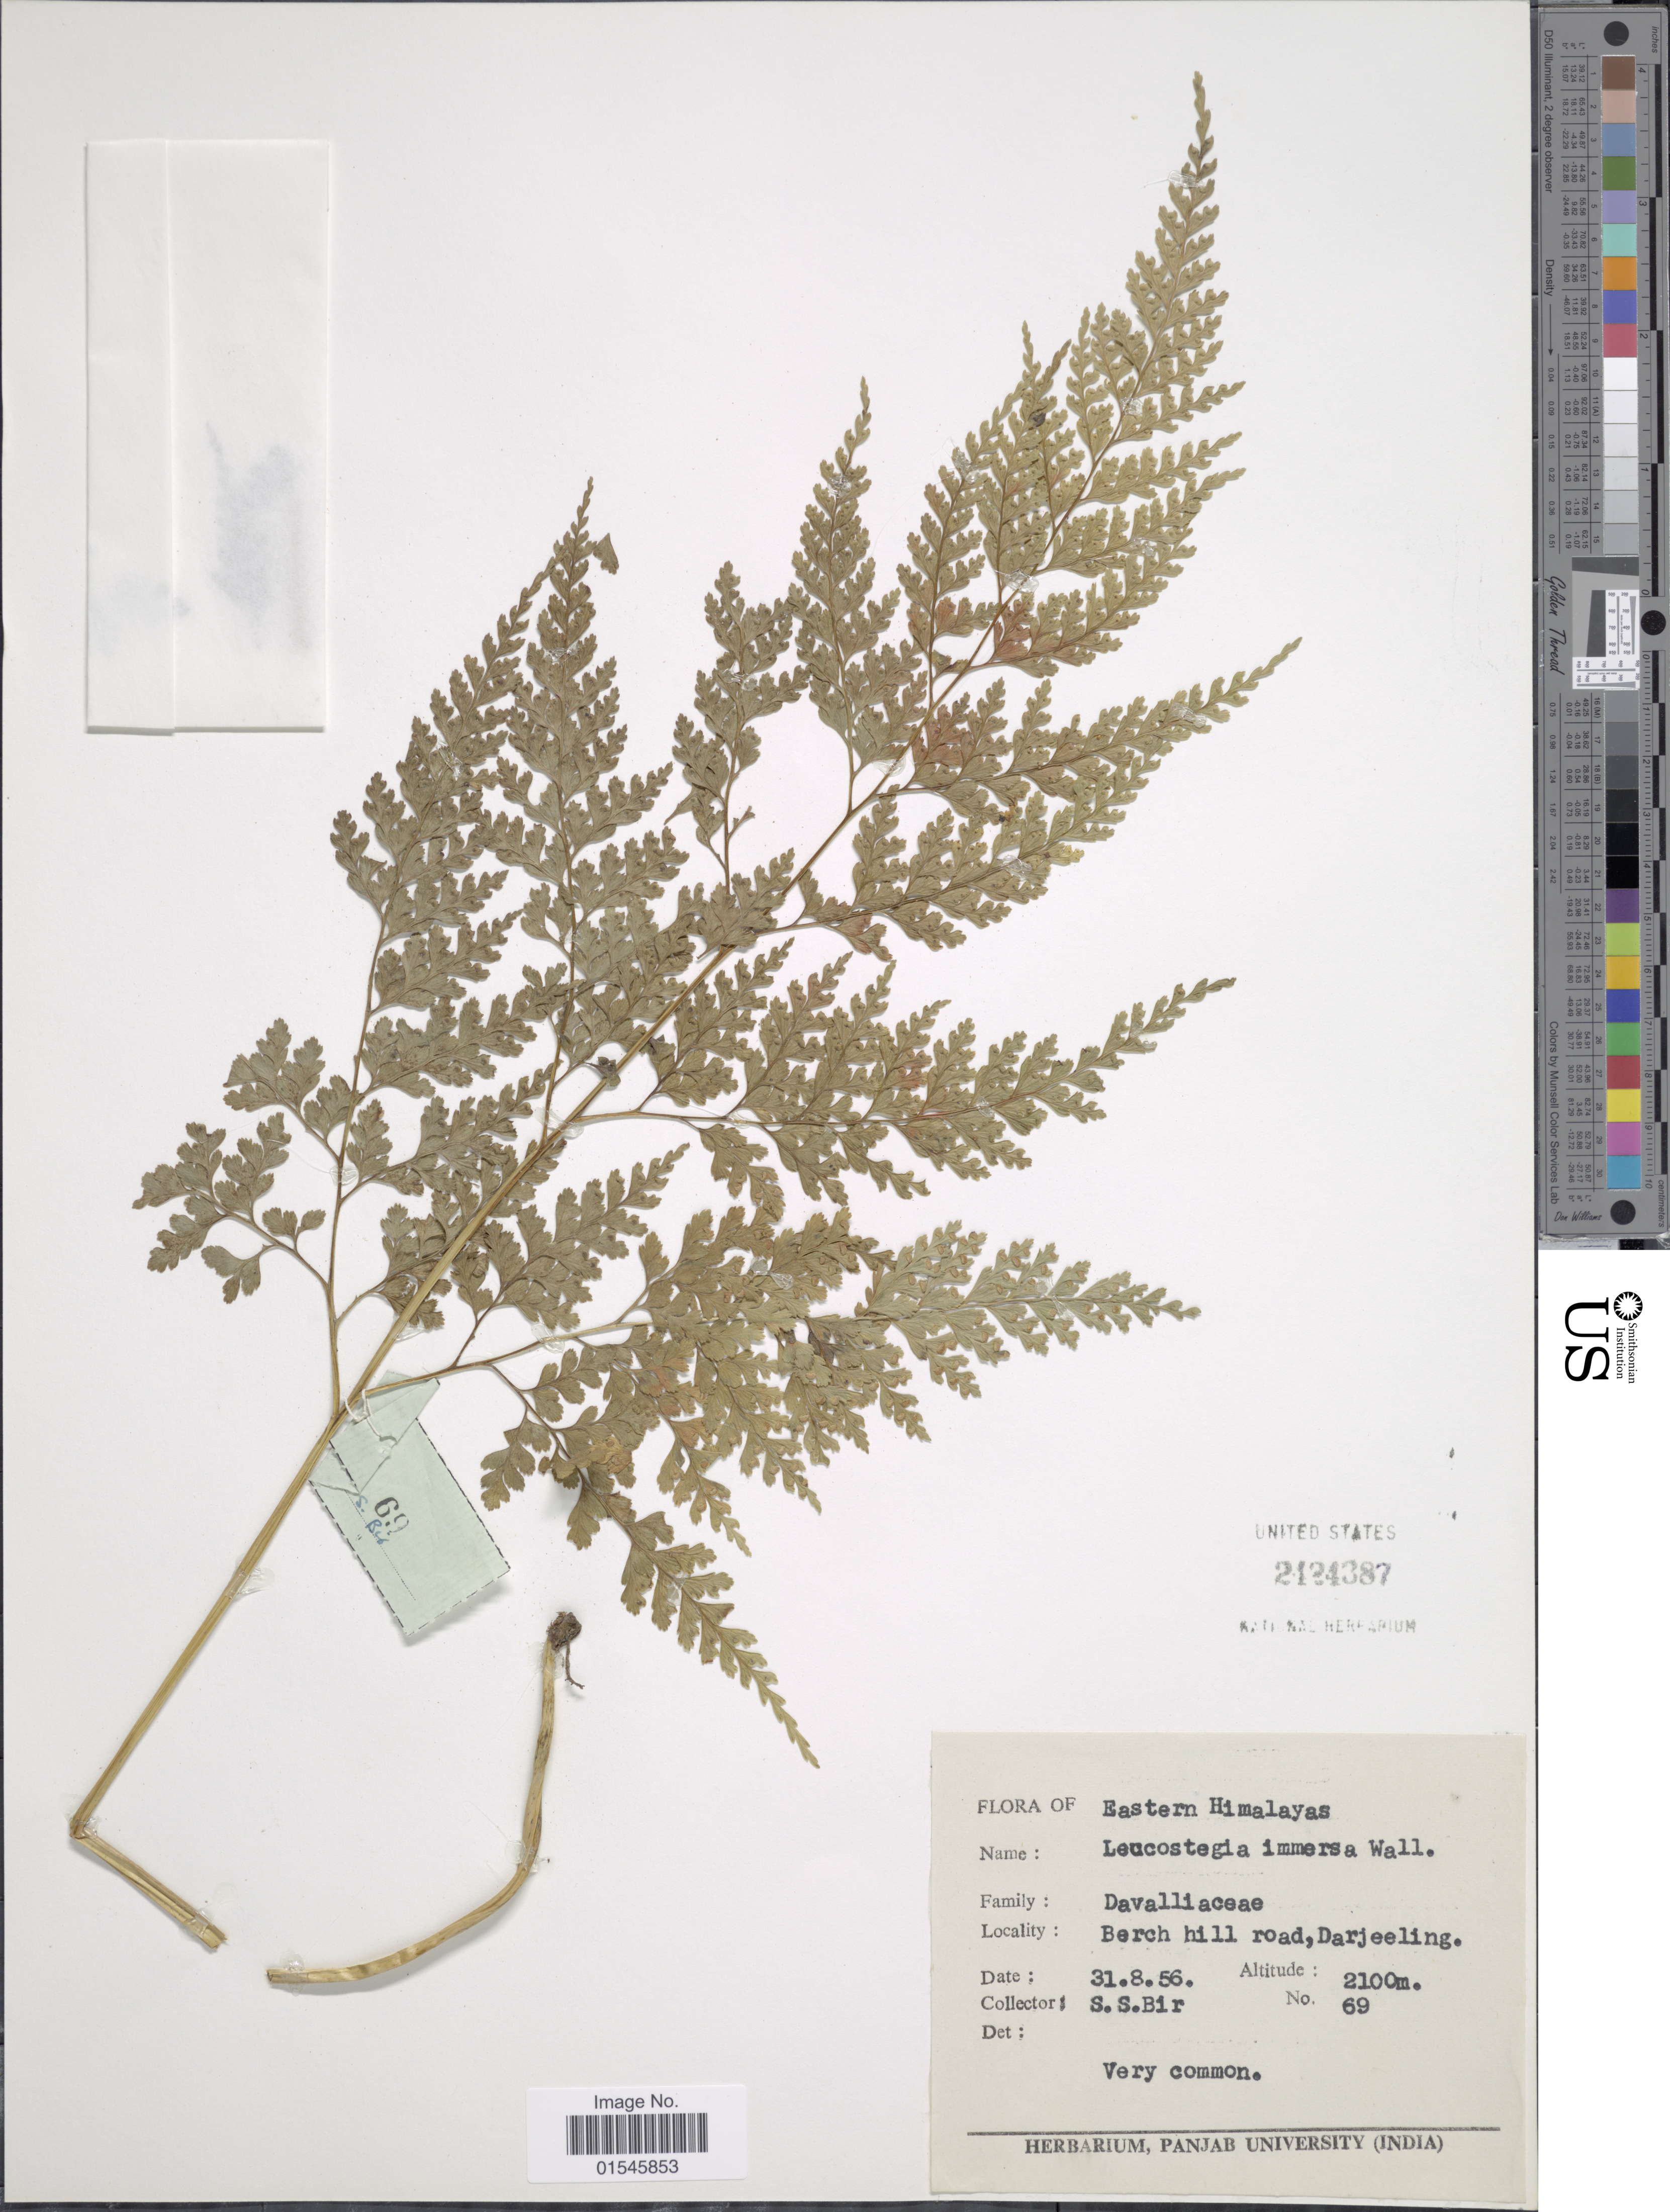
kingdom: Plantae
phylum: Tracheophyta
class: Polypodiopsida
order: Polypodiales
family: Hypodematiaceae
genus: Leucostegia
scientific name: Leucostegia truncata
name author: (D. Don) Fraser-Jenk.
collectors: S. S. Bir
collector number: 69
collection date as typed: Transcribed d/m/y: 31/8/56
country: India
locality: Eastern Himalaya, berch hill road, Darjeeling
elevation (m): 2100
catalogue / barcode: US 2424387